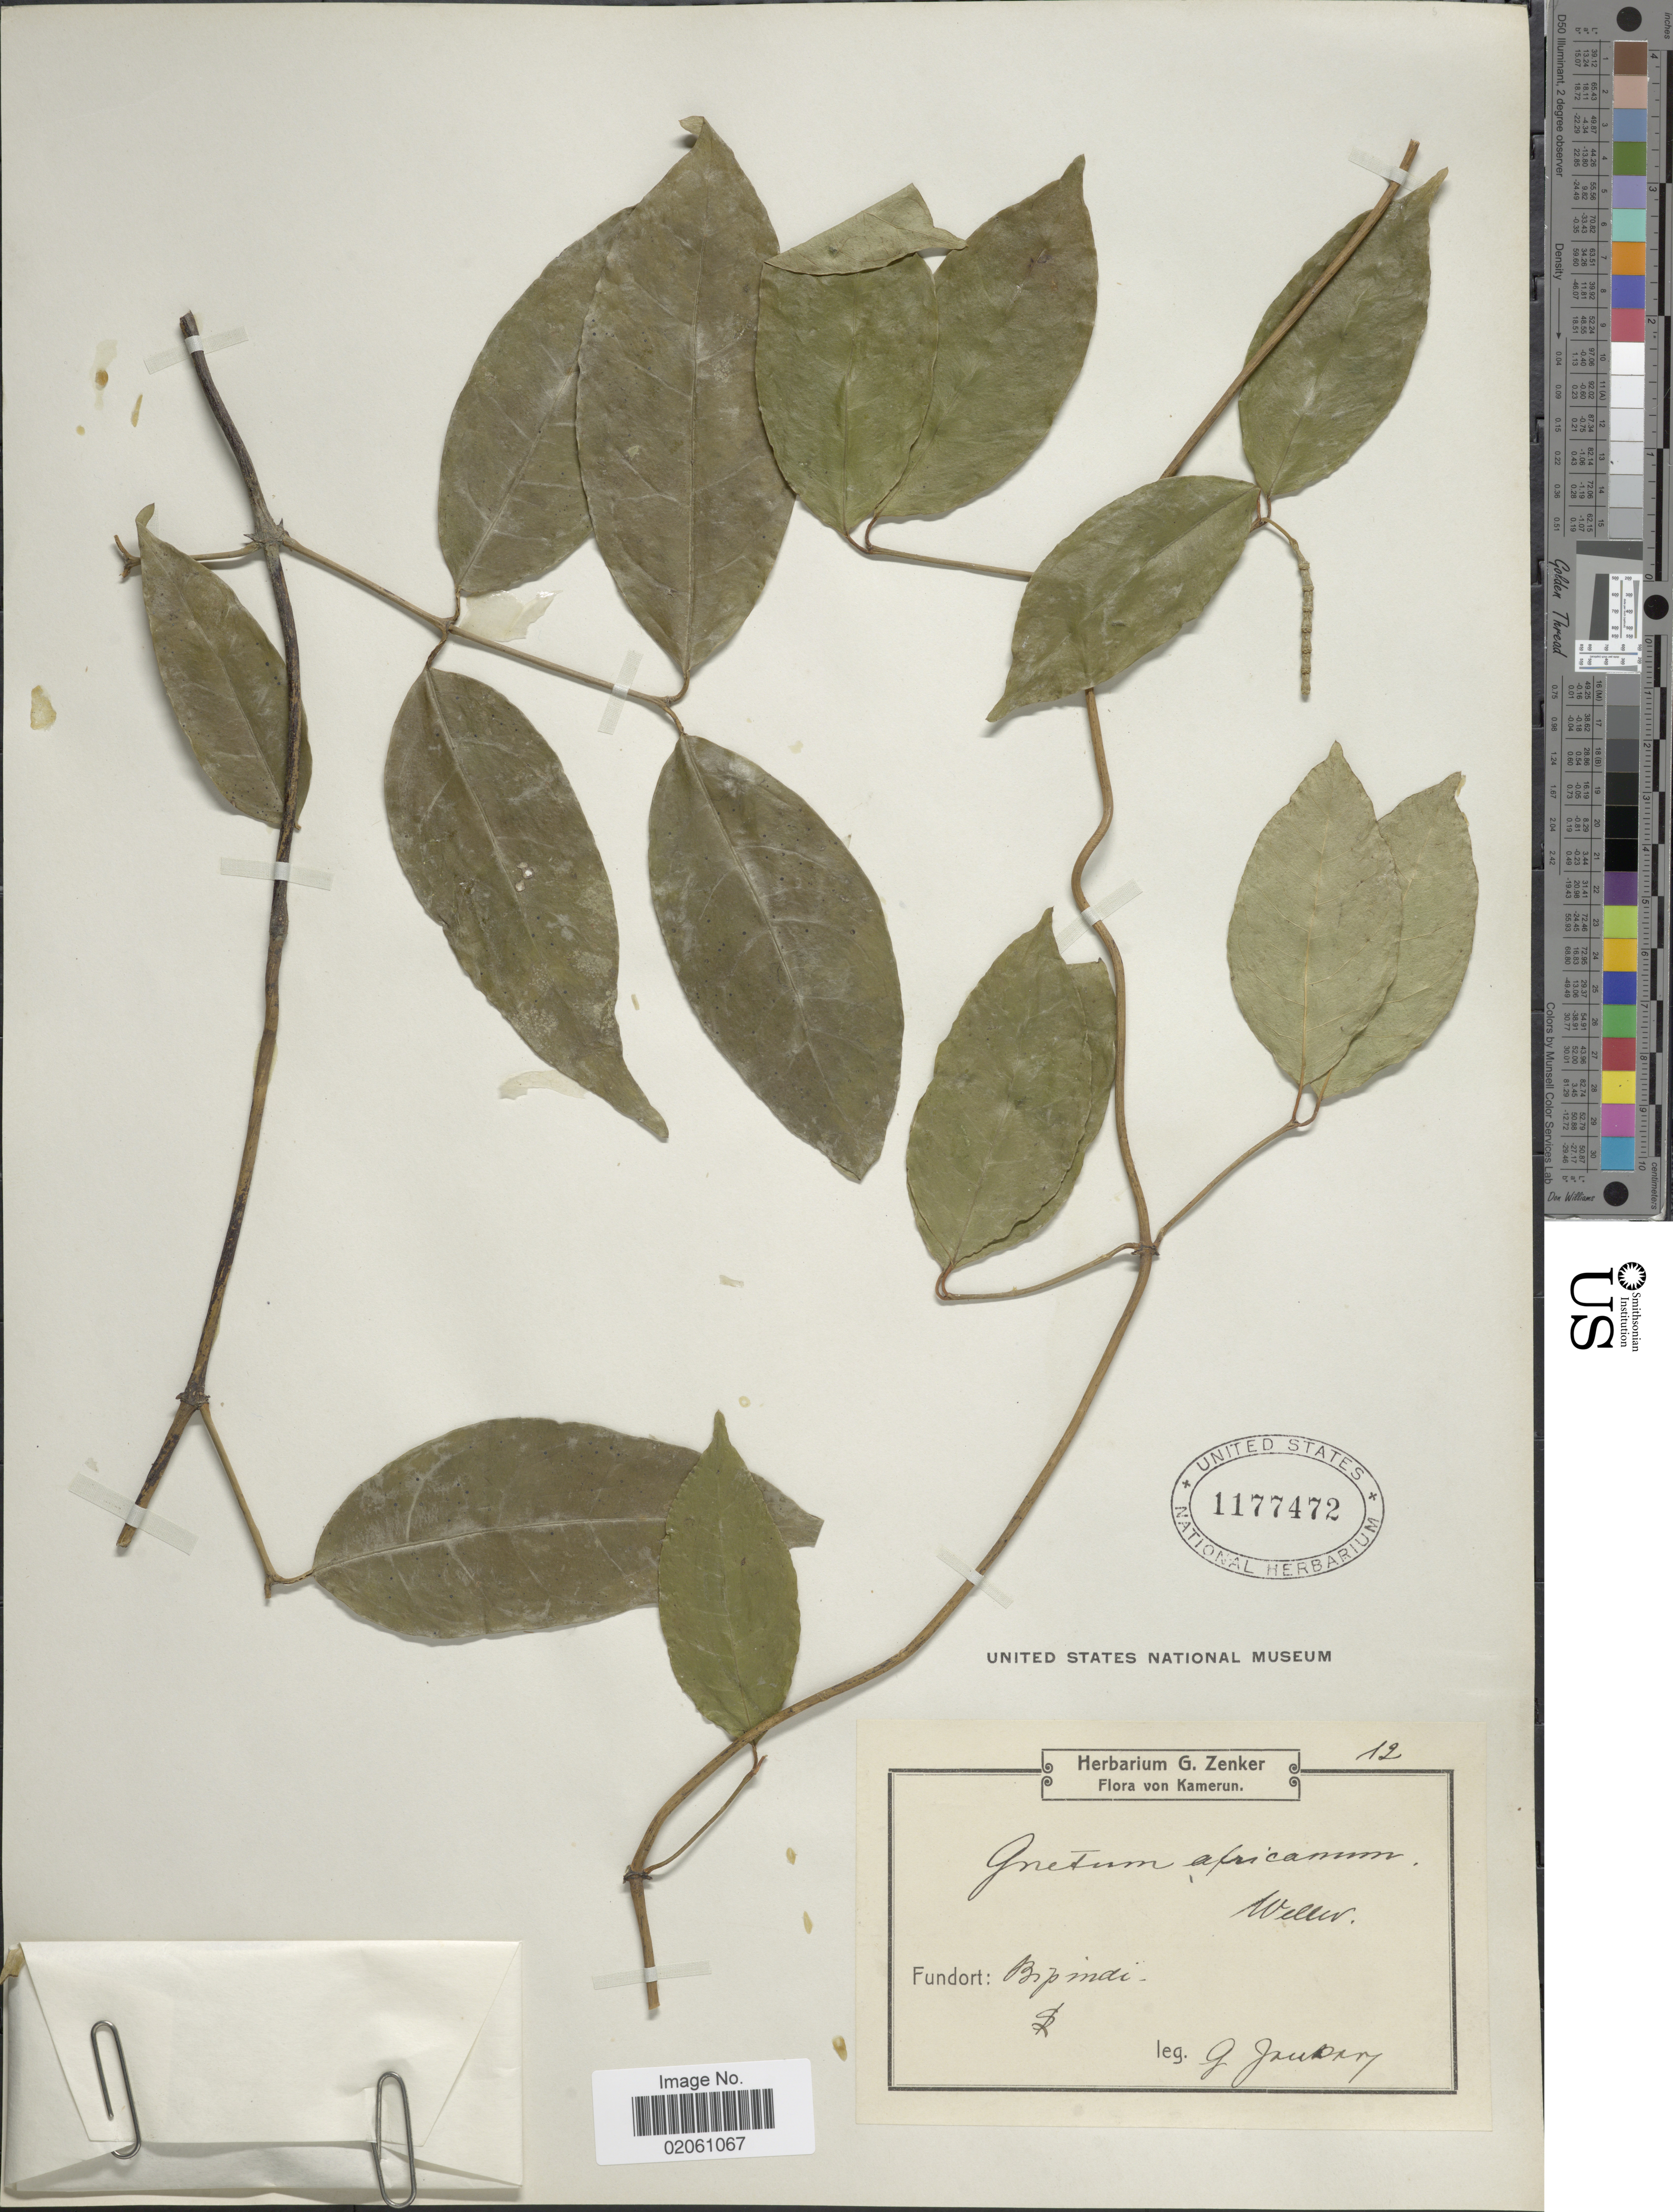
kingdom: Plantae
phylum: Tracheophyta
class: Gnetopsida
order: Gnetales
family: Gnetaceae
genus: Gnetum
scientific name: Gnetum africanum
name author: Welw.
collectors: G. A. Zenker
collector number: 12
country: Cameroon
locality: Bipindi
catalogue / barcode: US 1177472